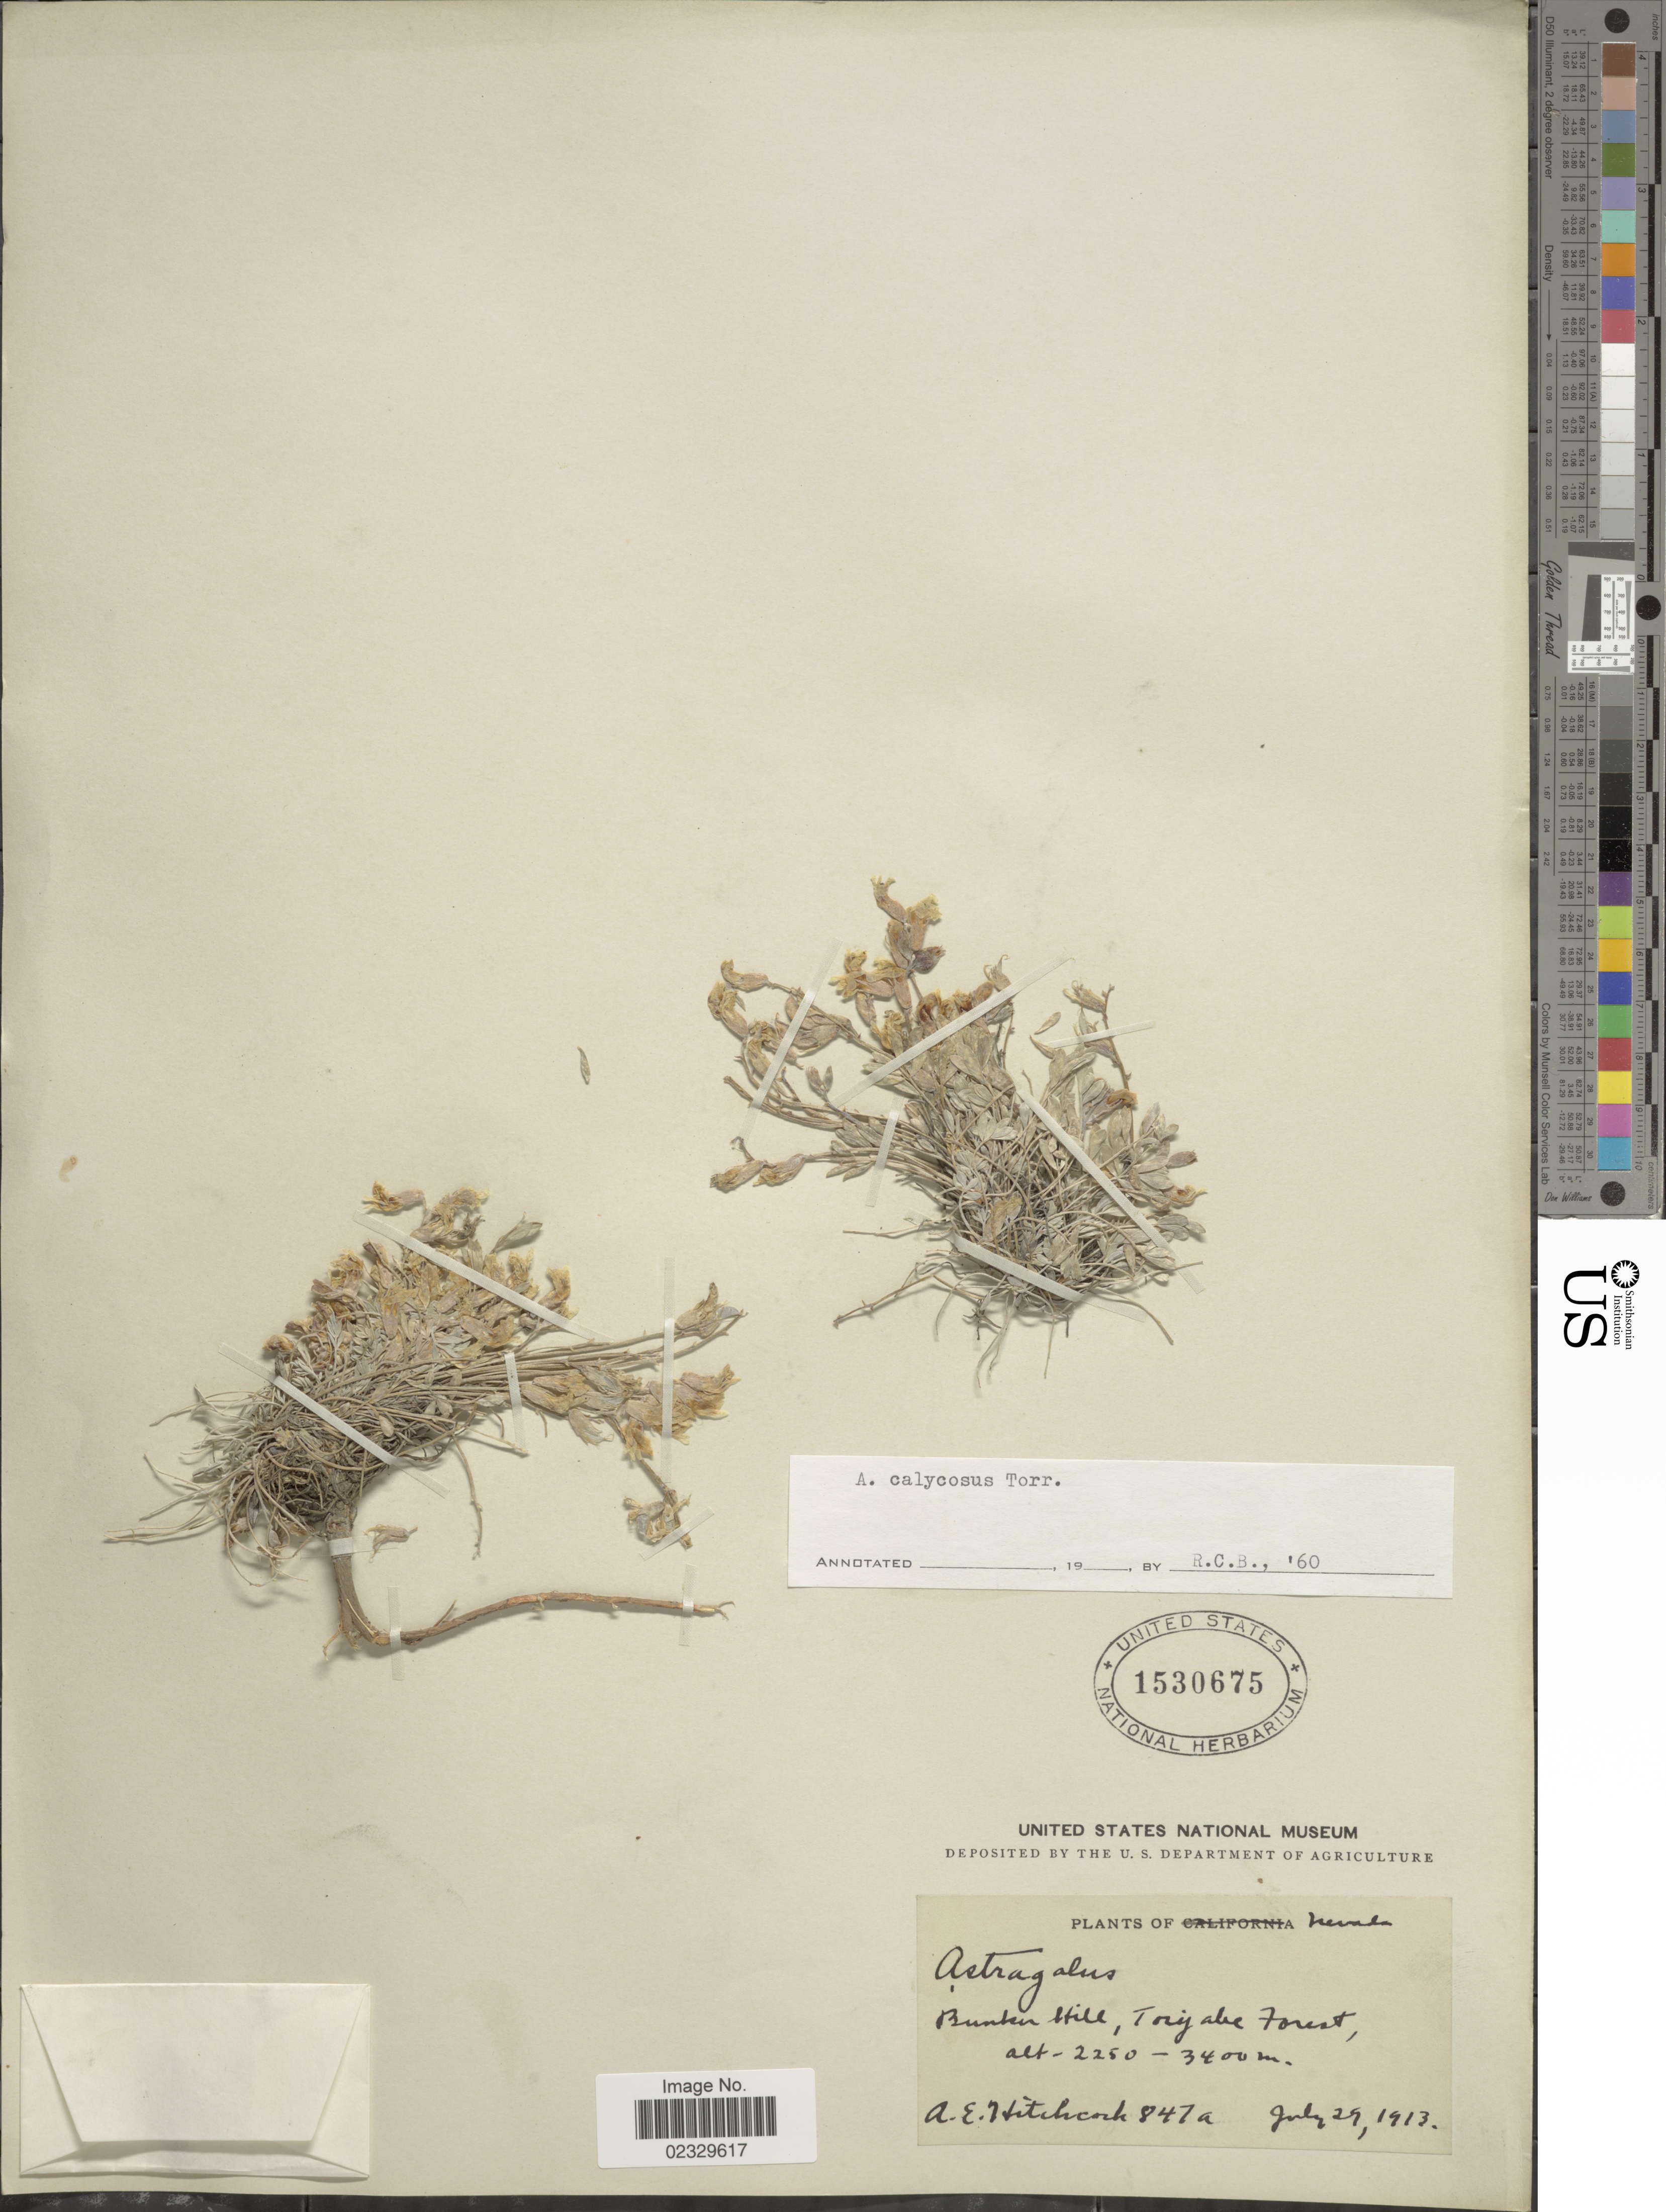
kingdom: Plantae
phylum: Tracheophyta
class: Magnoliopsida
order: Fabales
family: Fabaceae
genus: Astragalus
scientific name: Astragalus calycosus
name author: Torr. ex S. Watson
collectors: A. Hitchcock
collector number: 847a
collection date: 1913-07-29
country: United States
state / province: Nevada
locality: Bunker Hill, Toiyabe Forest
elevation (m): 2250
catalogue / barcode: US 1530675